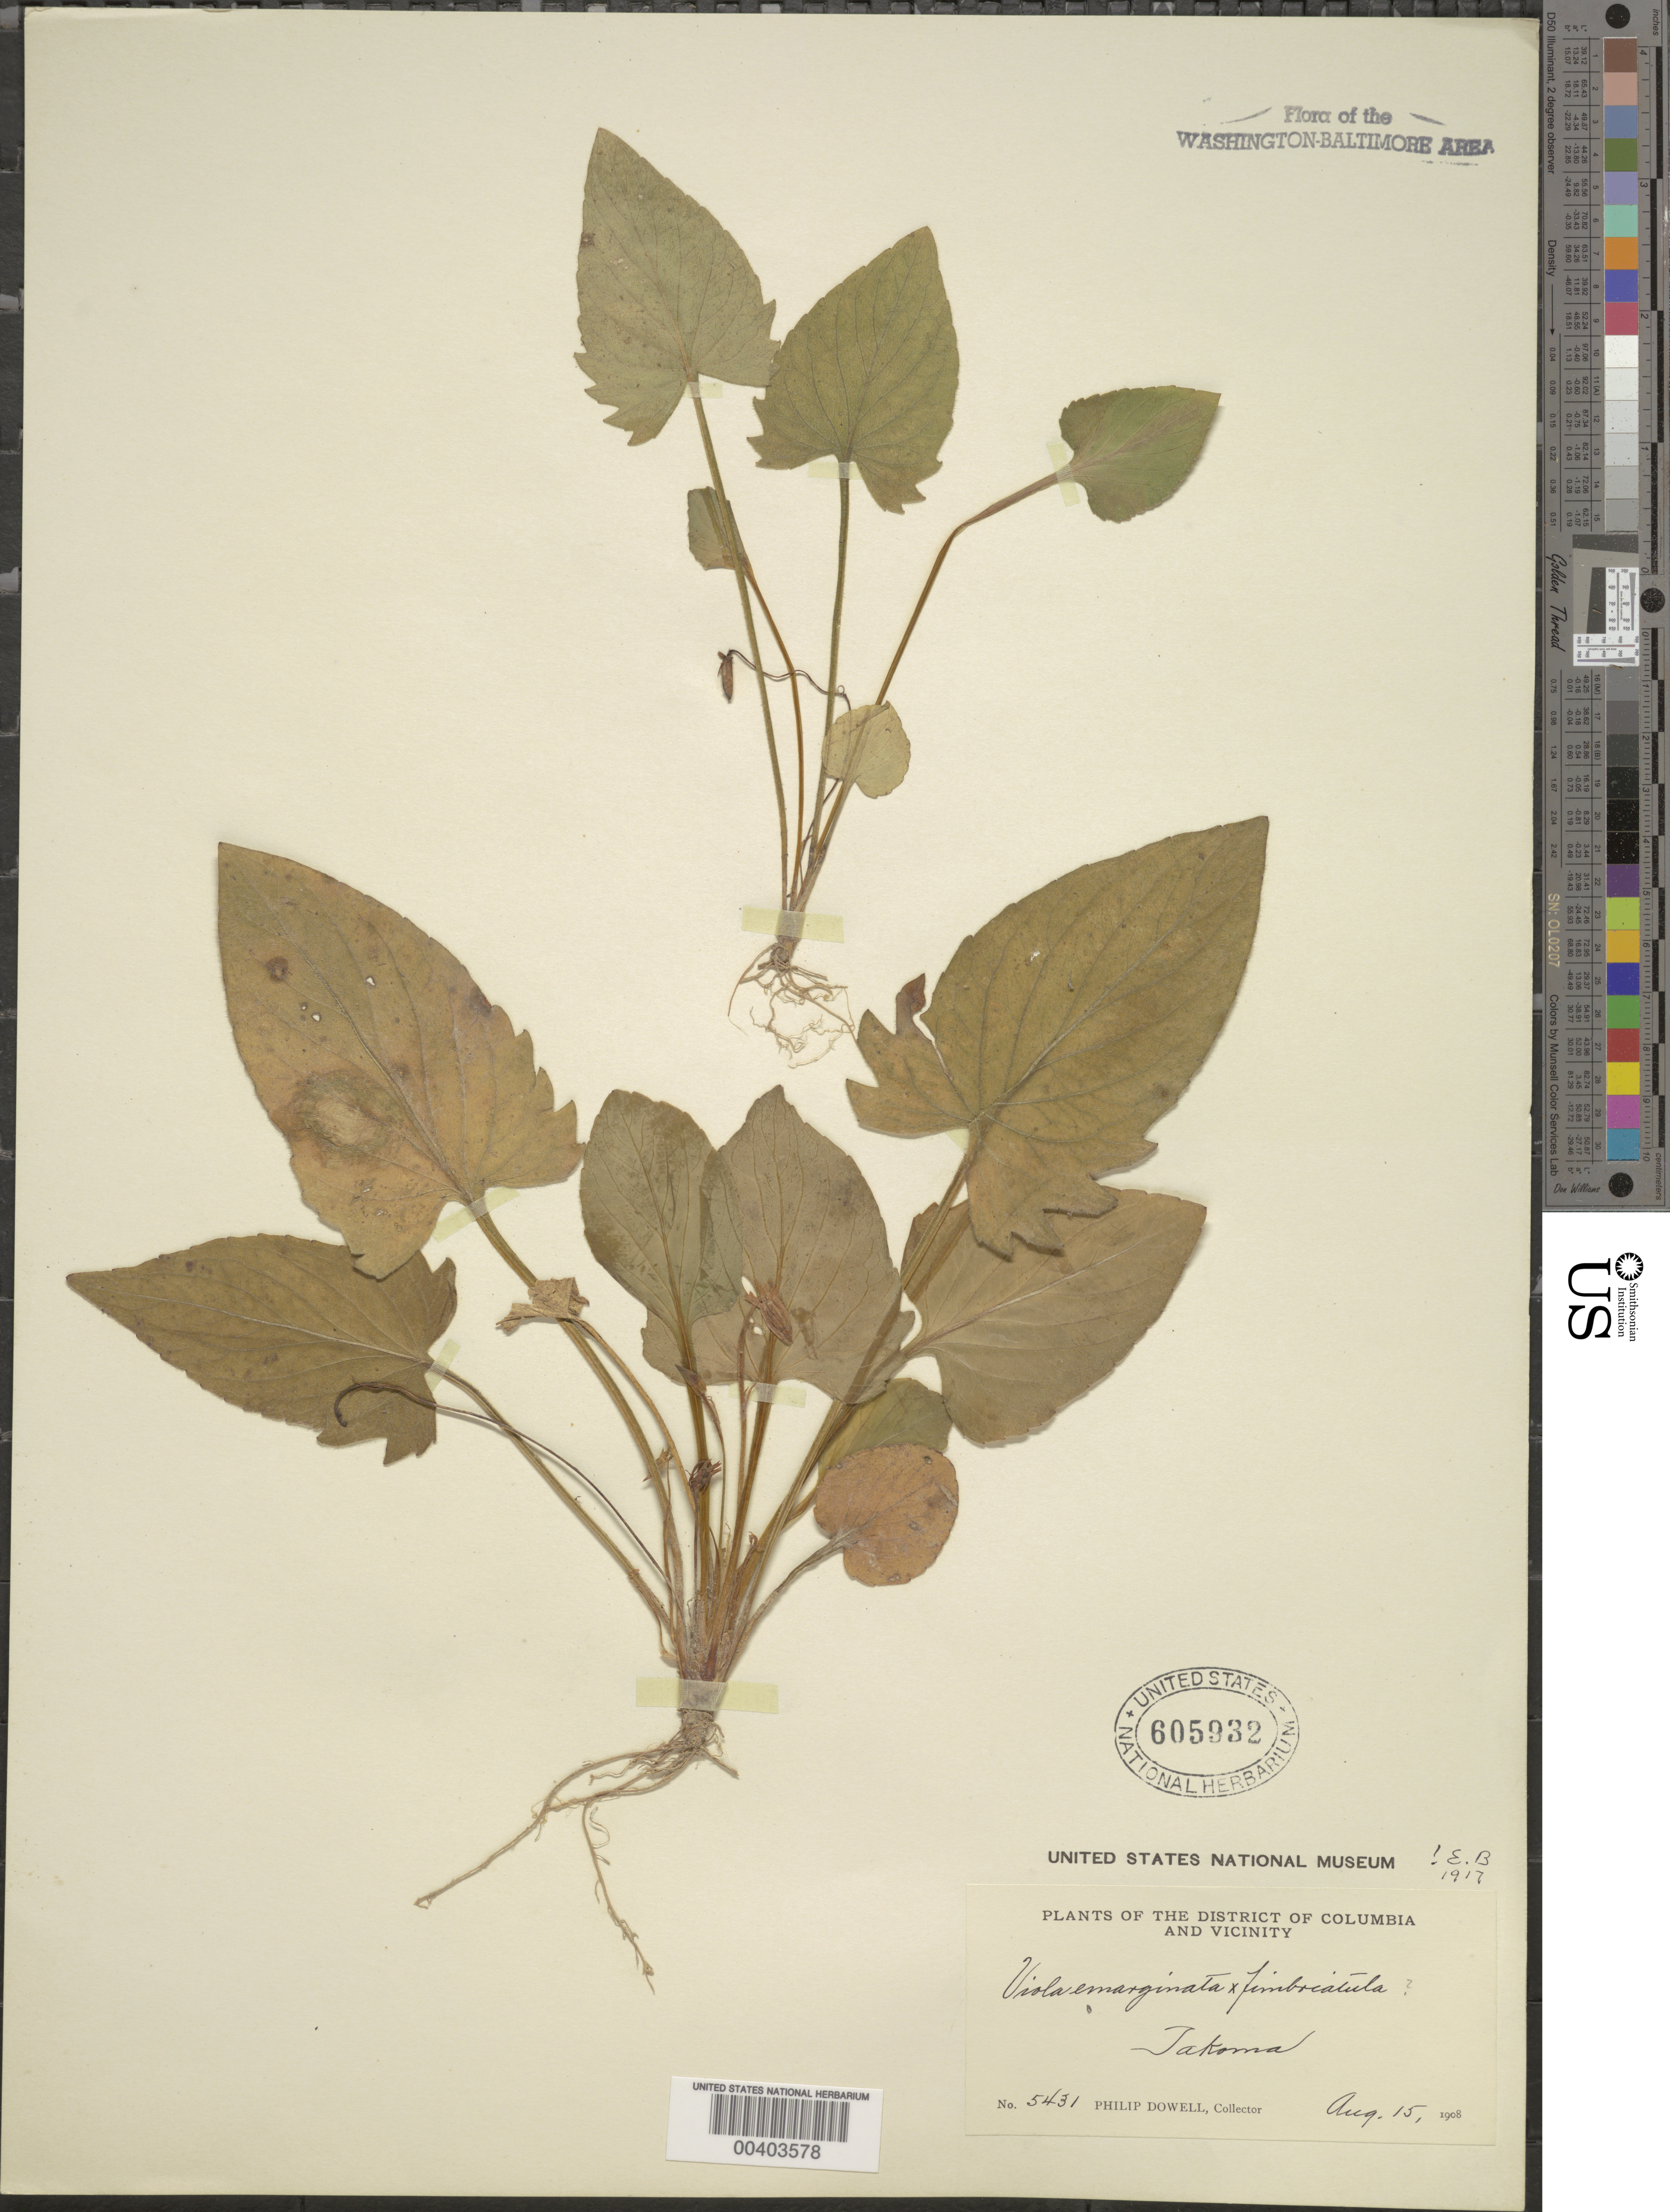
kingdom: Plantae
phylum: Tracheophyta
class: Magnoliopsida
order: Malpighiales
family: Violaceae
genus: Viola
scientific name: Viola sagittata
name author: Aiton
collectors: P. Dowell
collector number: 5431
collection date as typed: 15 Aug 1908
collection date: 1908-08-15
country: United States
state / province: District of Columbia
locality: Takoma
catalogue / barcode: US 605932